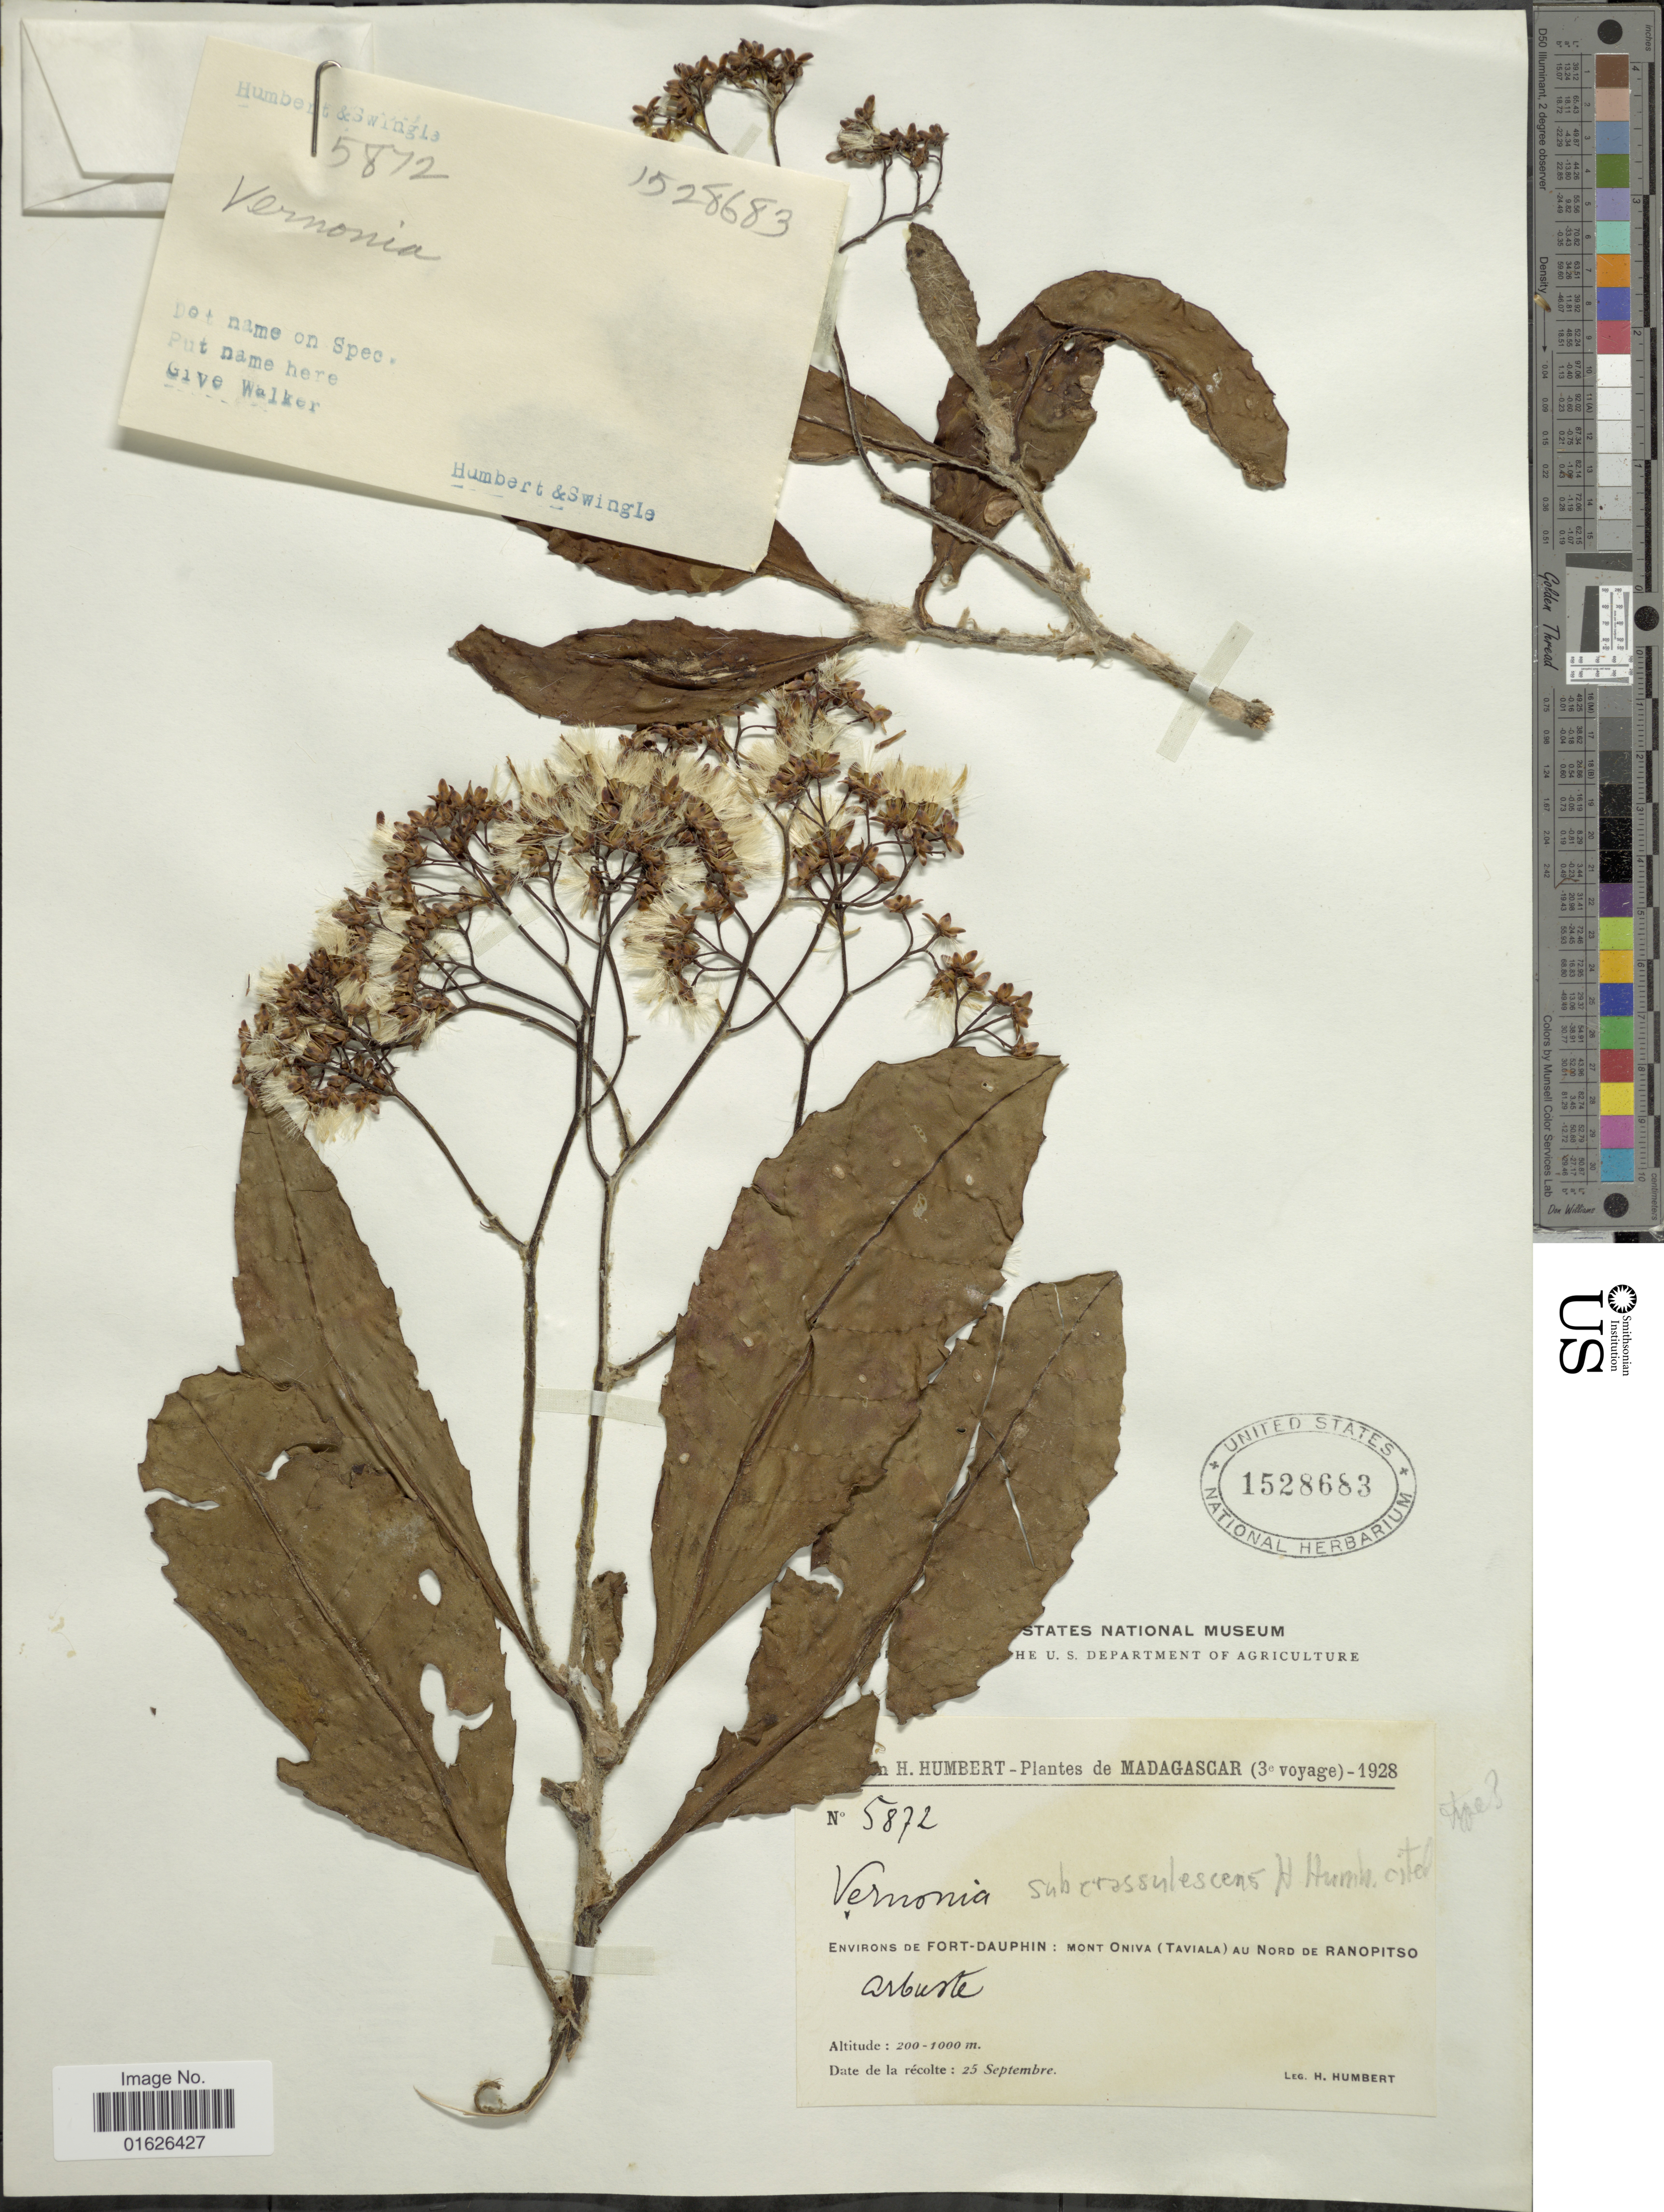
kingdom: Plantae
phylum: Tracheophyta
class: Magnoliopsida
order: Asterales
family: Asteraceae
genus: Gymnanthemum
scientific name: Gymnanthemum subcrassulescens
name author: (Humbert) H. Rob.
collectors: H. Humbert & -. Swingle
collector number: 5872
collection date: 1928-09-25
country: Madagascar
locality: Environs de Fort- Dauphin: Mont Oniva ( Taviala ) au Nord De Ranopitso.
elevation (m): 200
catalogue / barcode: US 1528683